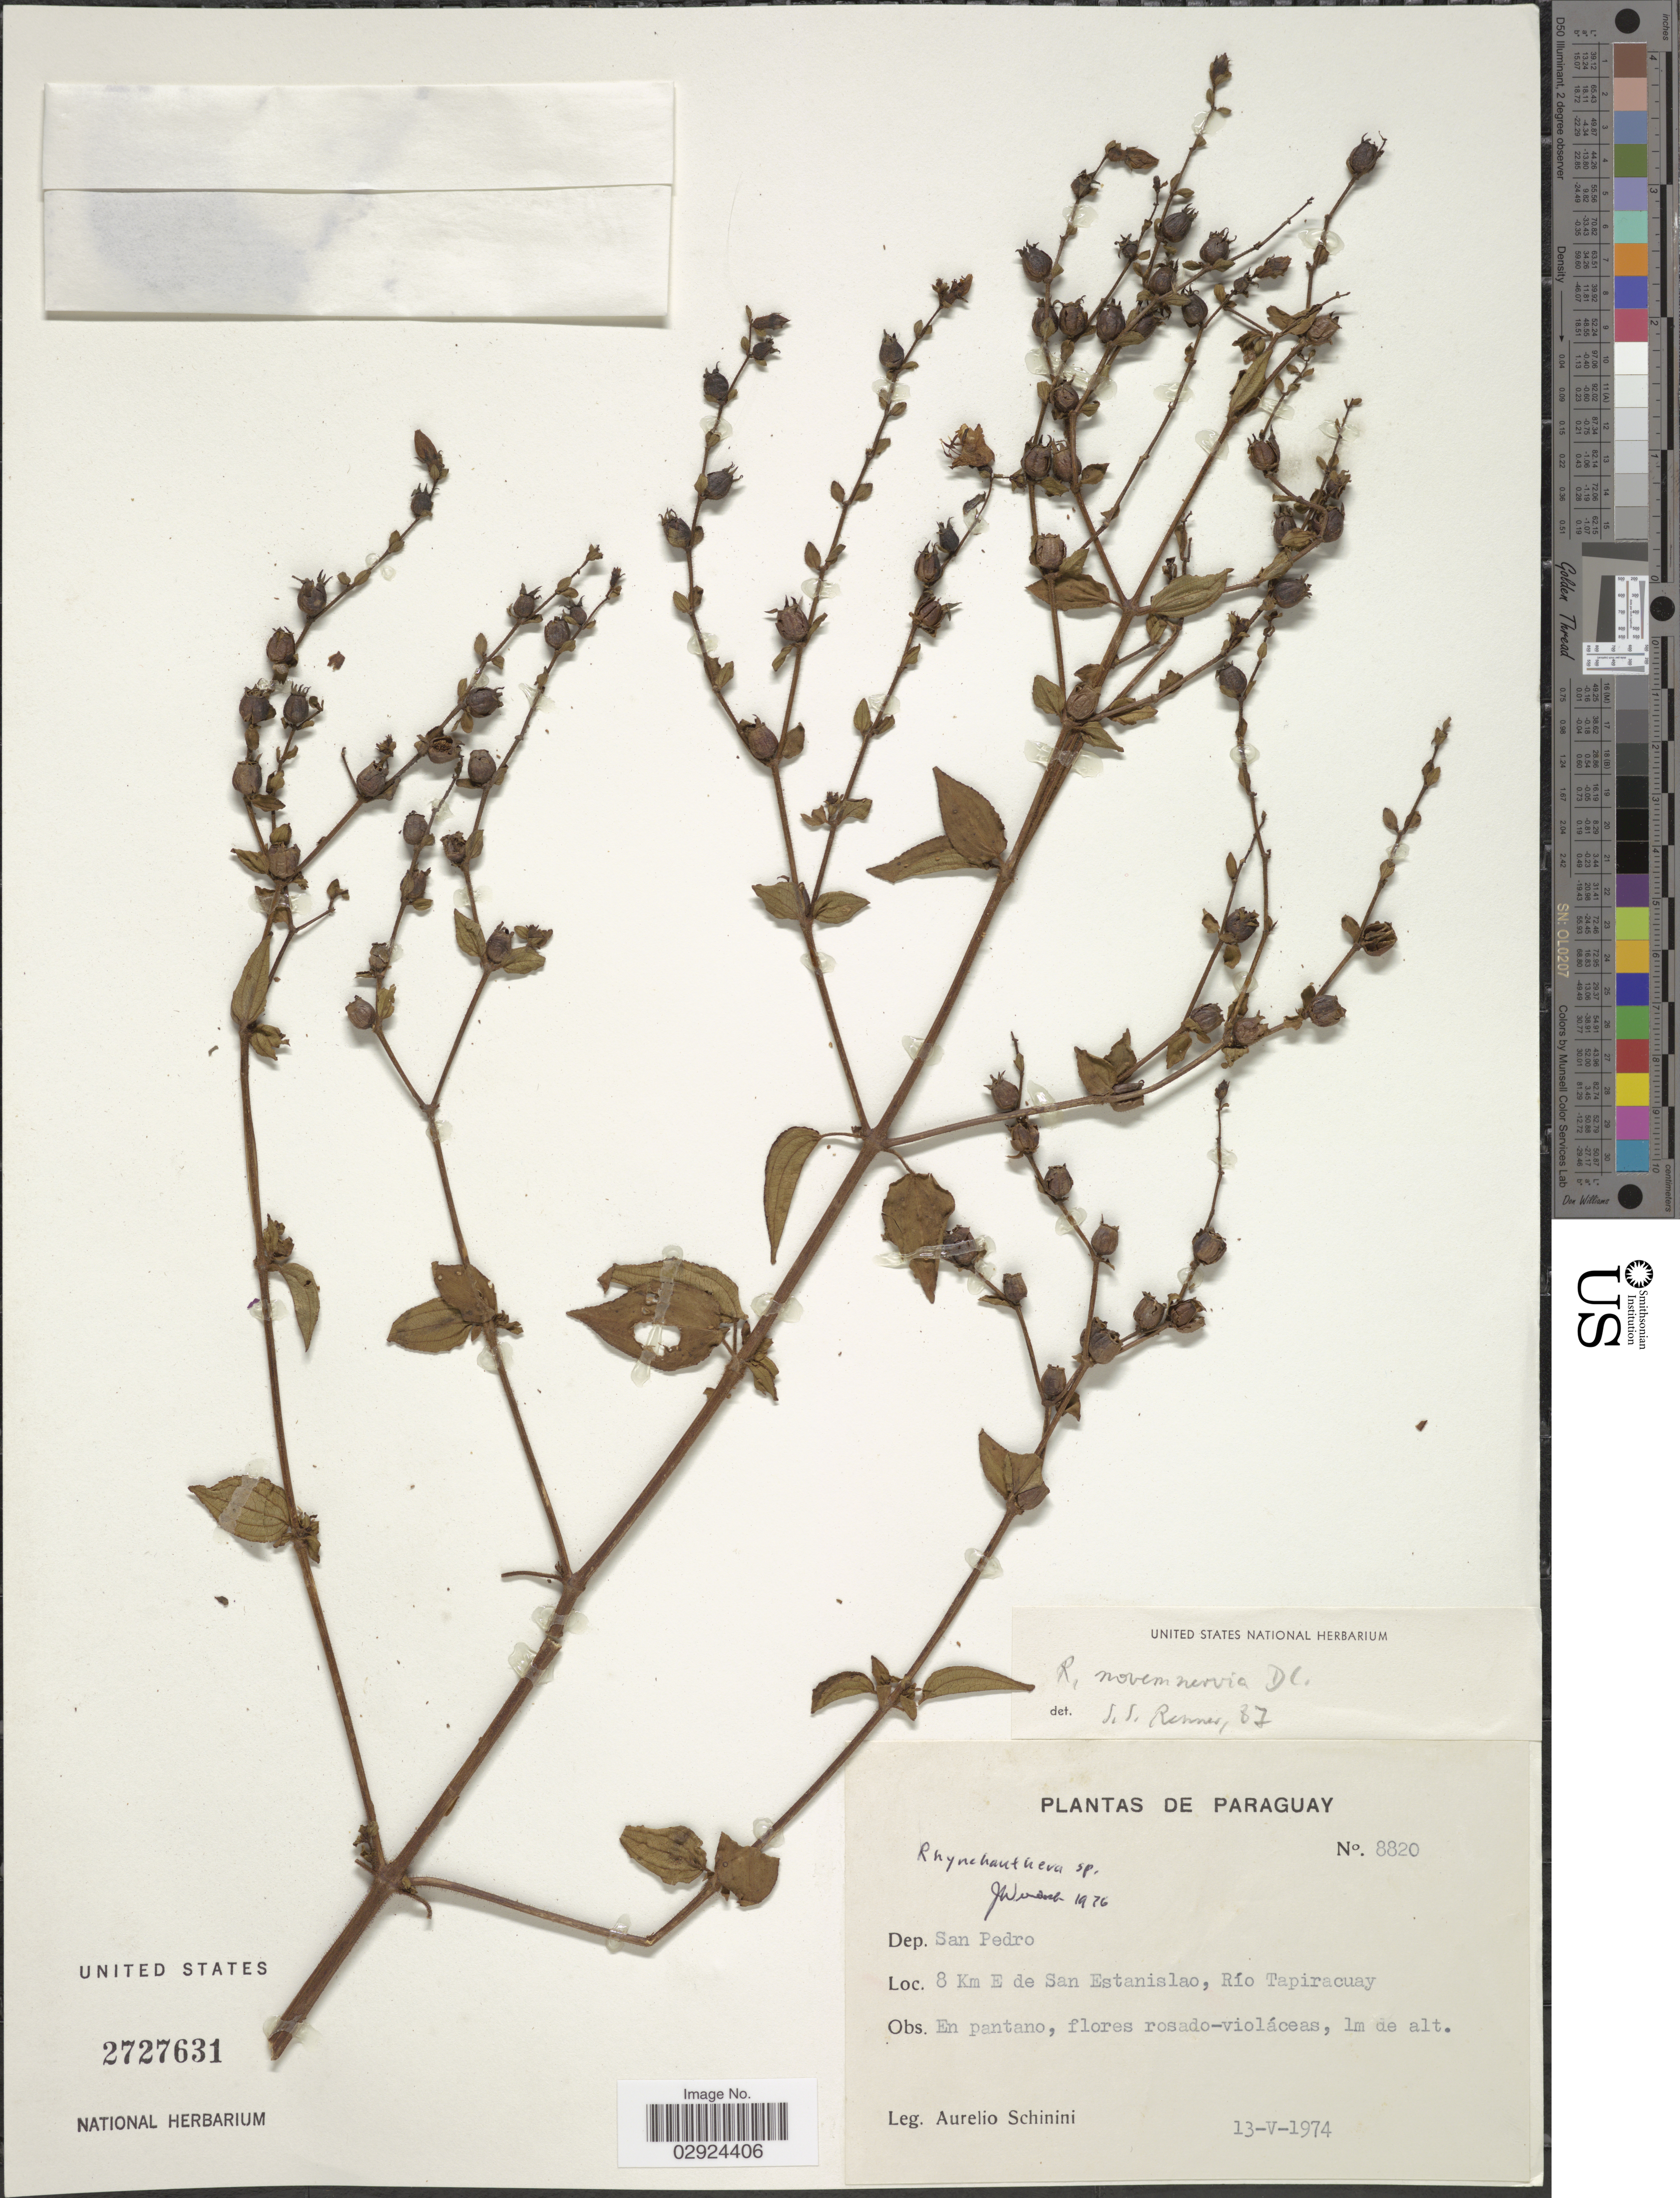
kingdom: Plantae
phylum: Tracheophyta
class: Magnoliopsida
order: Myrtales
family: Melastomataceae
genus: Rhynchanthera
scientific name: Rhynchanthera novemnervia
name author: DC.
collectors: A. Schinini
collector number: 8820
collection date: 1974-05-13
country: Paraguay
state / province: San Pedro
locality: Dep. San Pedro, 8 Km E de San Estanislao, Río Tapiracuay.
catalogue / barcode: US 2727631